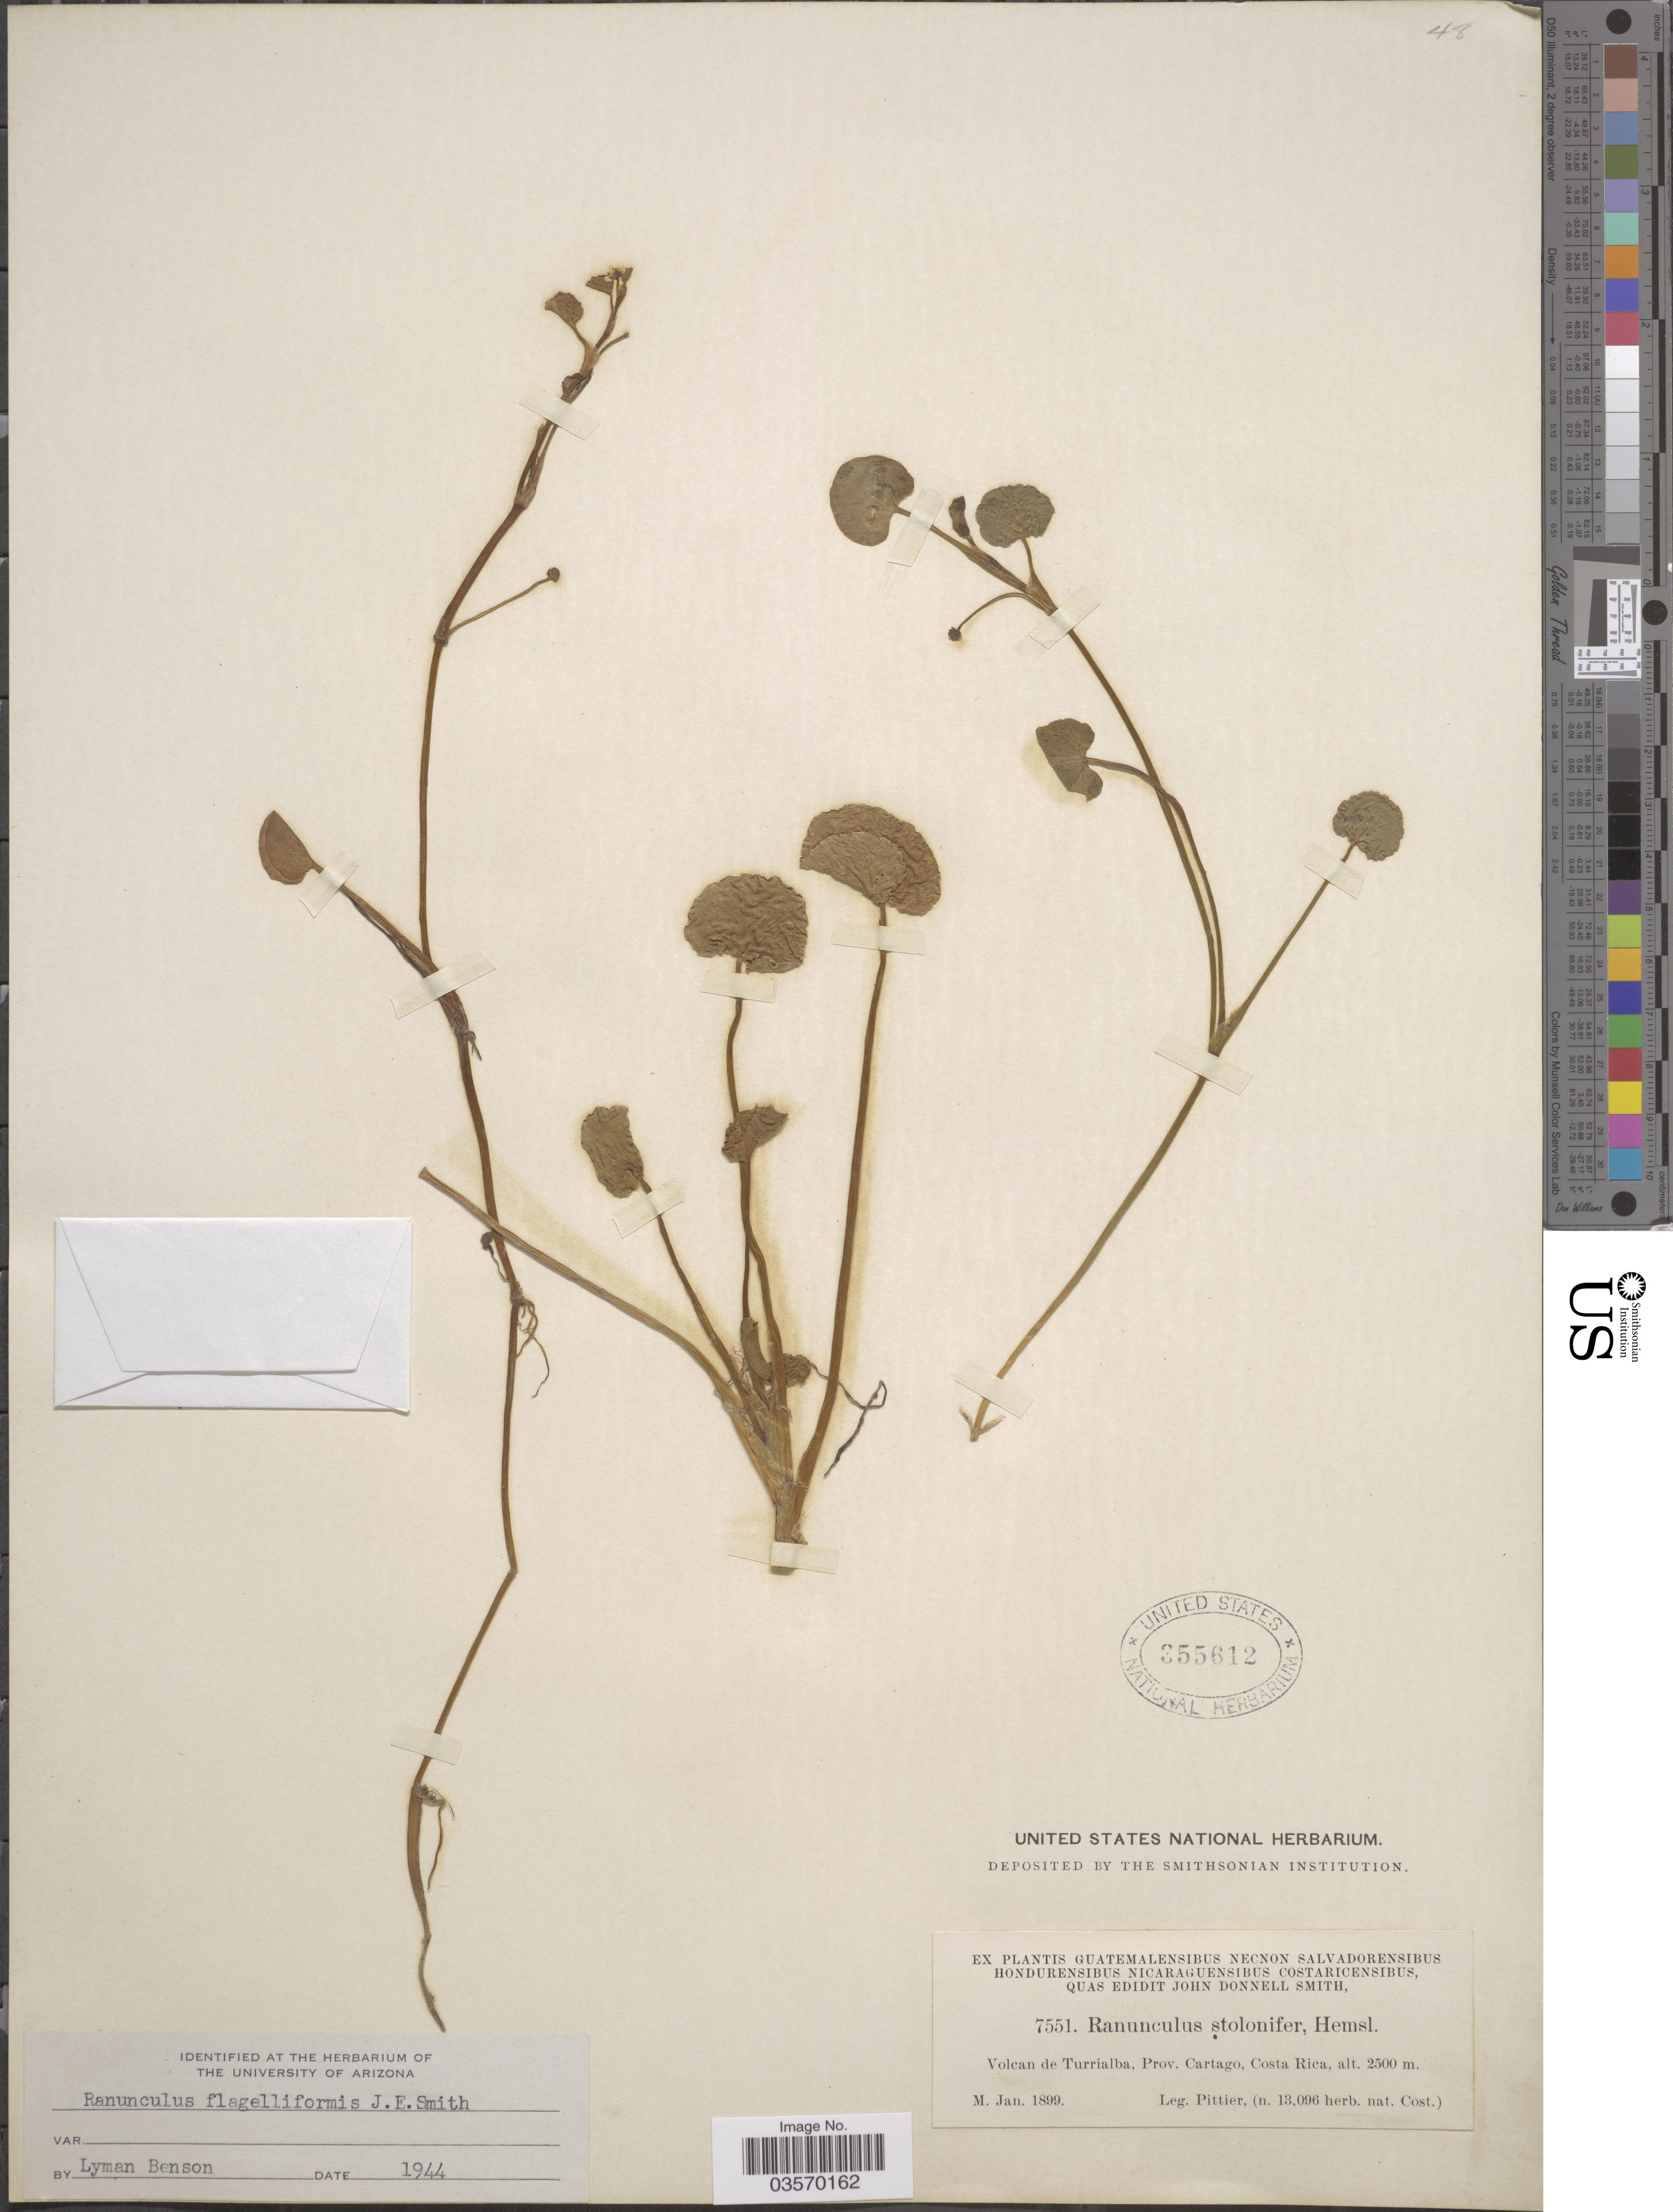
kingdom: Plantae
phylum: Tracheophyta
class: Magnoliopsida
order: Ranunculales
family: Ranunculaceae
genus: Ranunculus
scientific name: Ranunculus flagelliformis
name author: Sm.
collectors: Pittier, --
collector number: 7551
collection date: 1899-01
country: Costa Rica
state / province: Cartago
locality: Volcan de Turrialba.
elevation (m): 2500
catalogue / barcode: US 355612